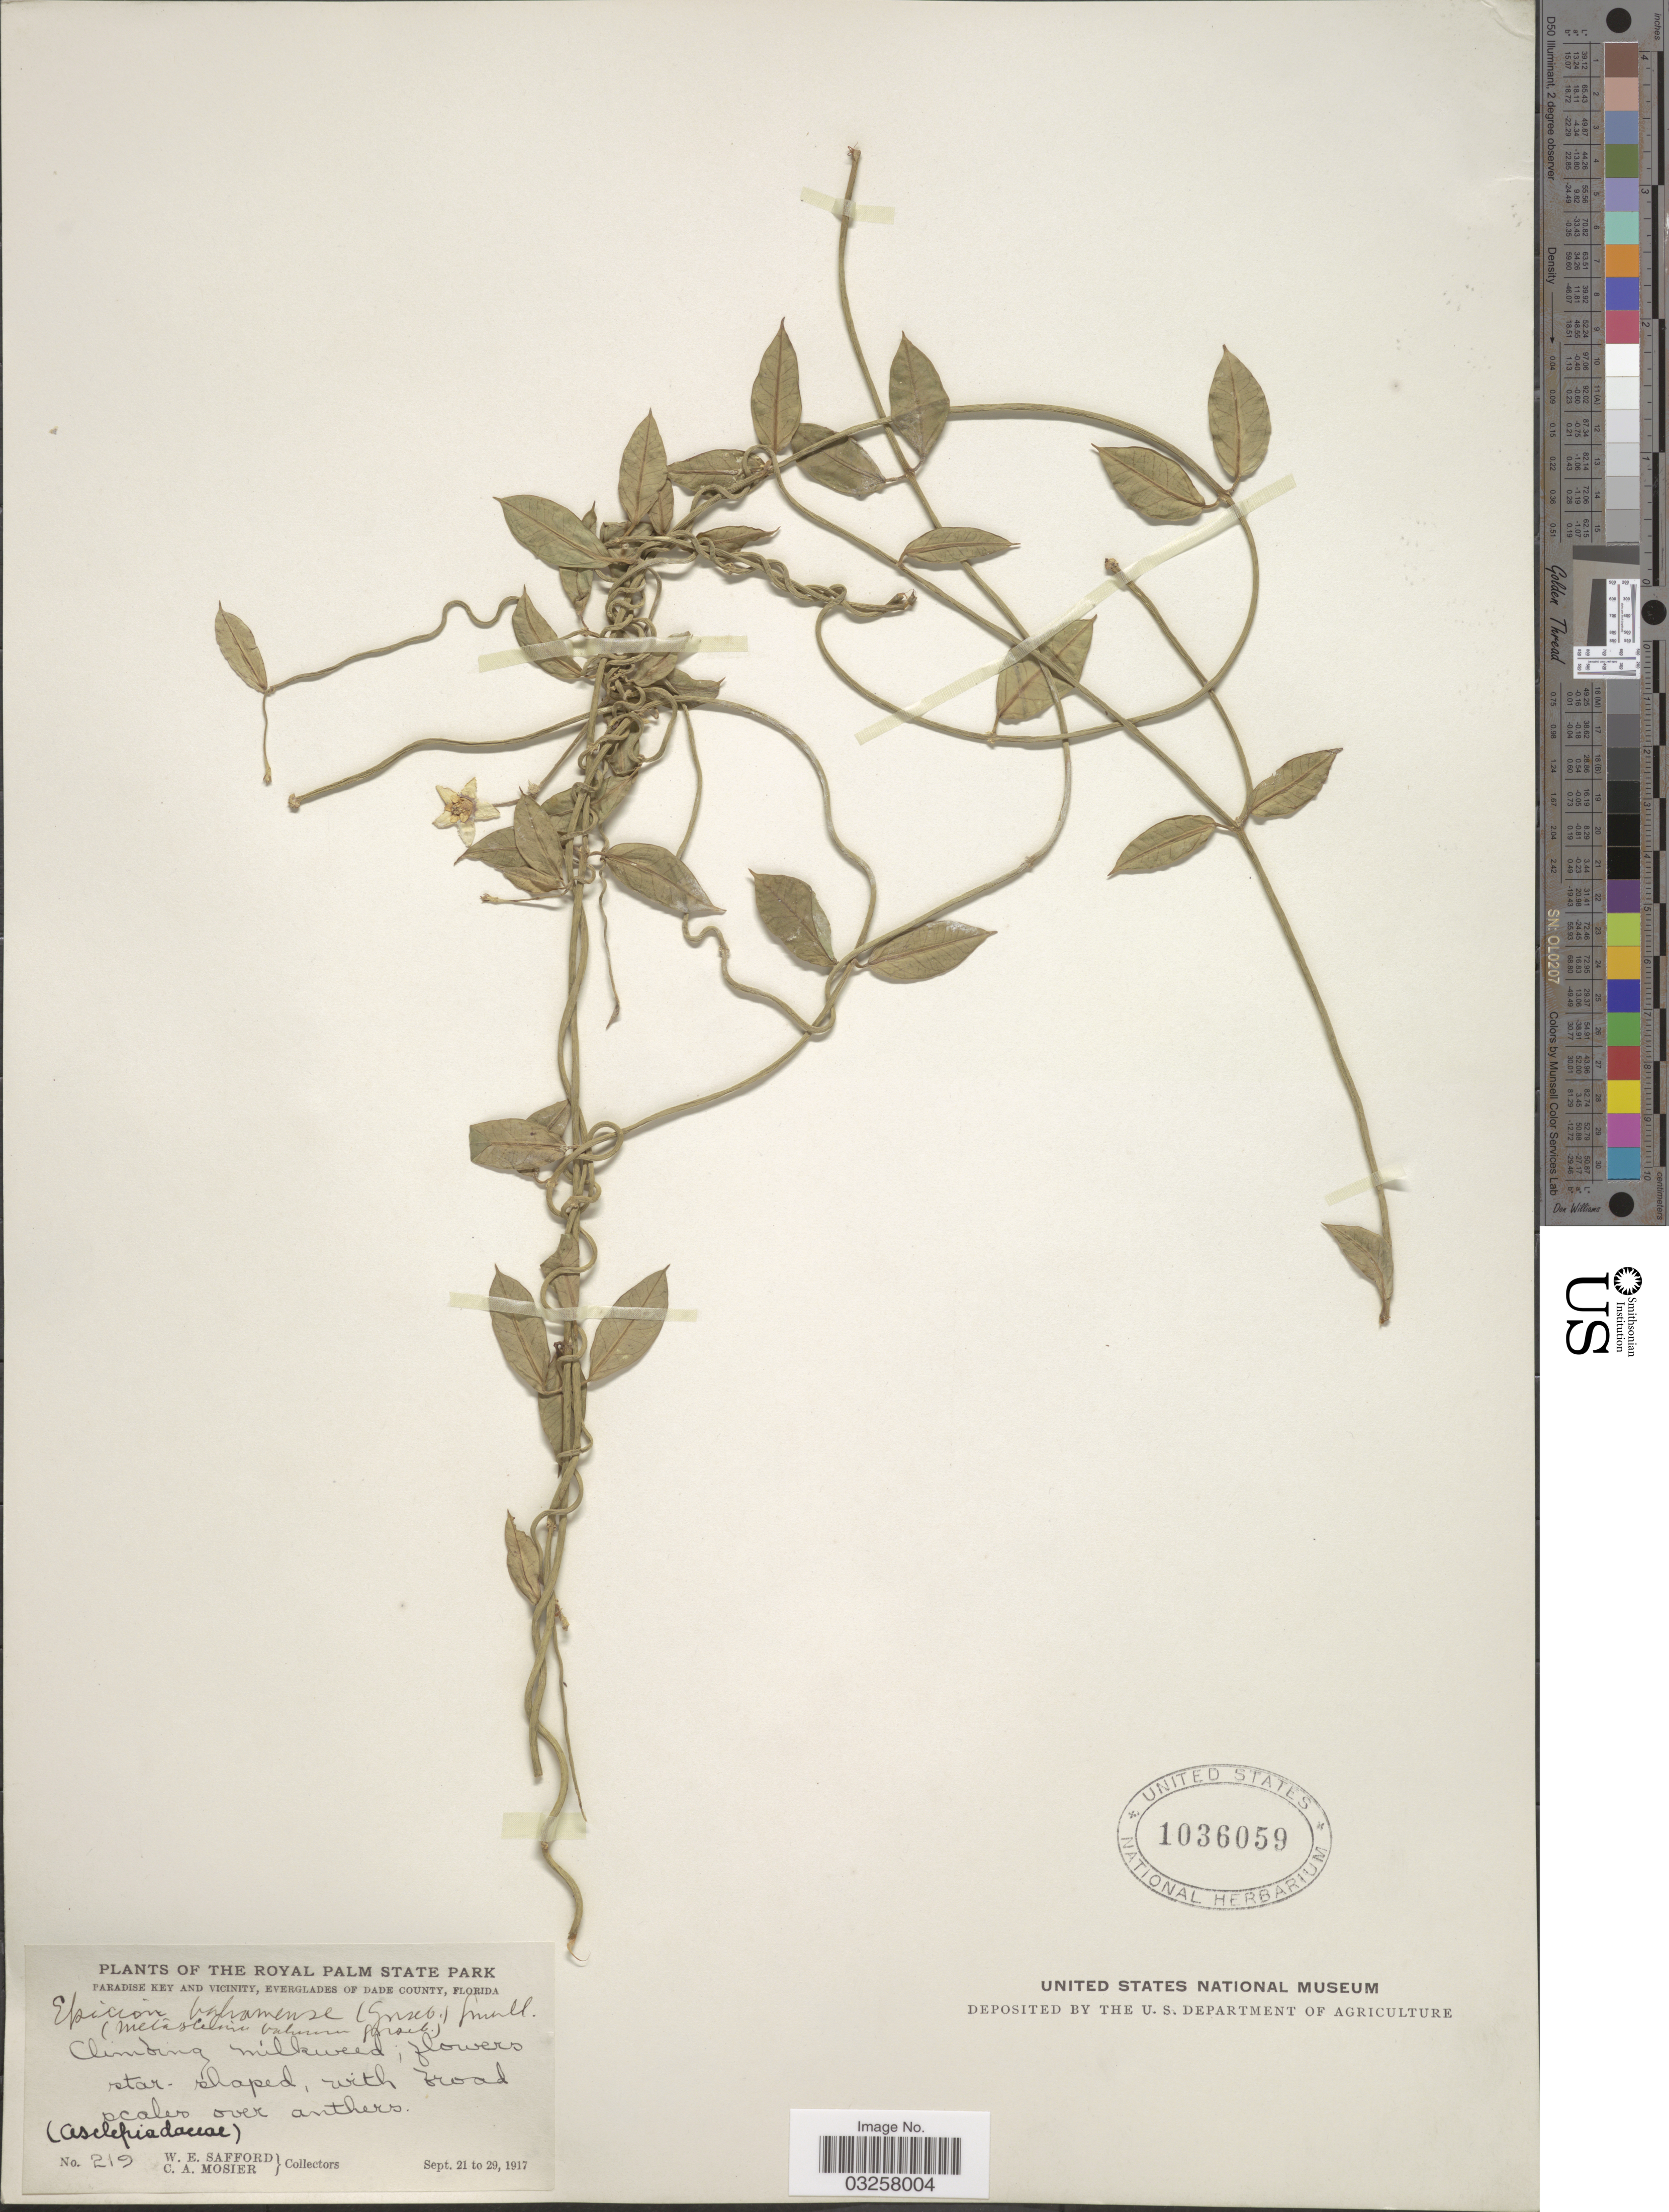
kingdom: Plantae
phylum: Tracheophyta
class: Magnoliopsida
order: Gentianales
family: Apocynaceae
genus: Metastelma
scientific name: Metastelma bahamense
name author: Griseb.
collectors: W. E. Safford & C. A. Mosier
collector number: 219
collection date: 1917-09-21/1917-09-29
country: United States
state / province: Florida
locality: The Royal Palm State Park. Paradise Key and vicinity, Everglades of Dade County.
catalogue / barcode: US 1036059